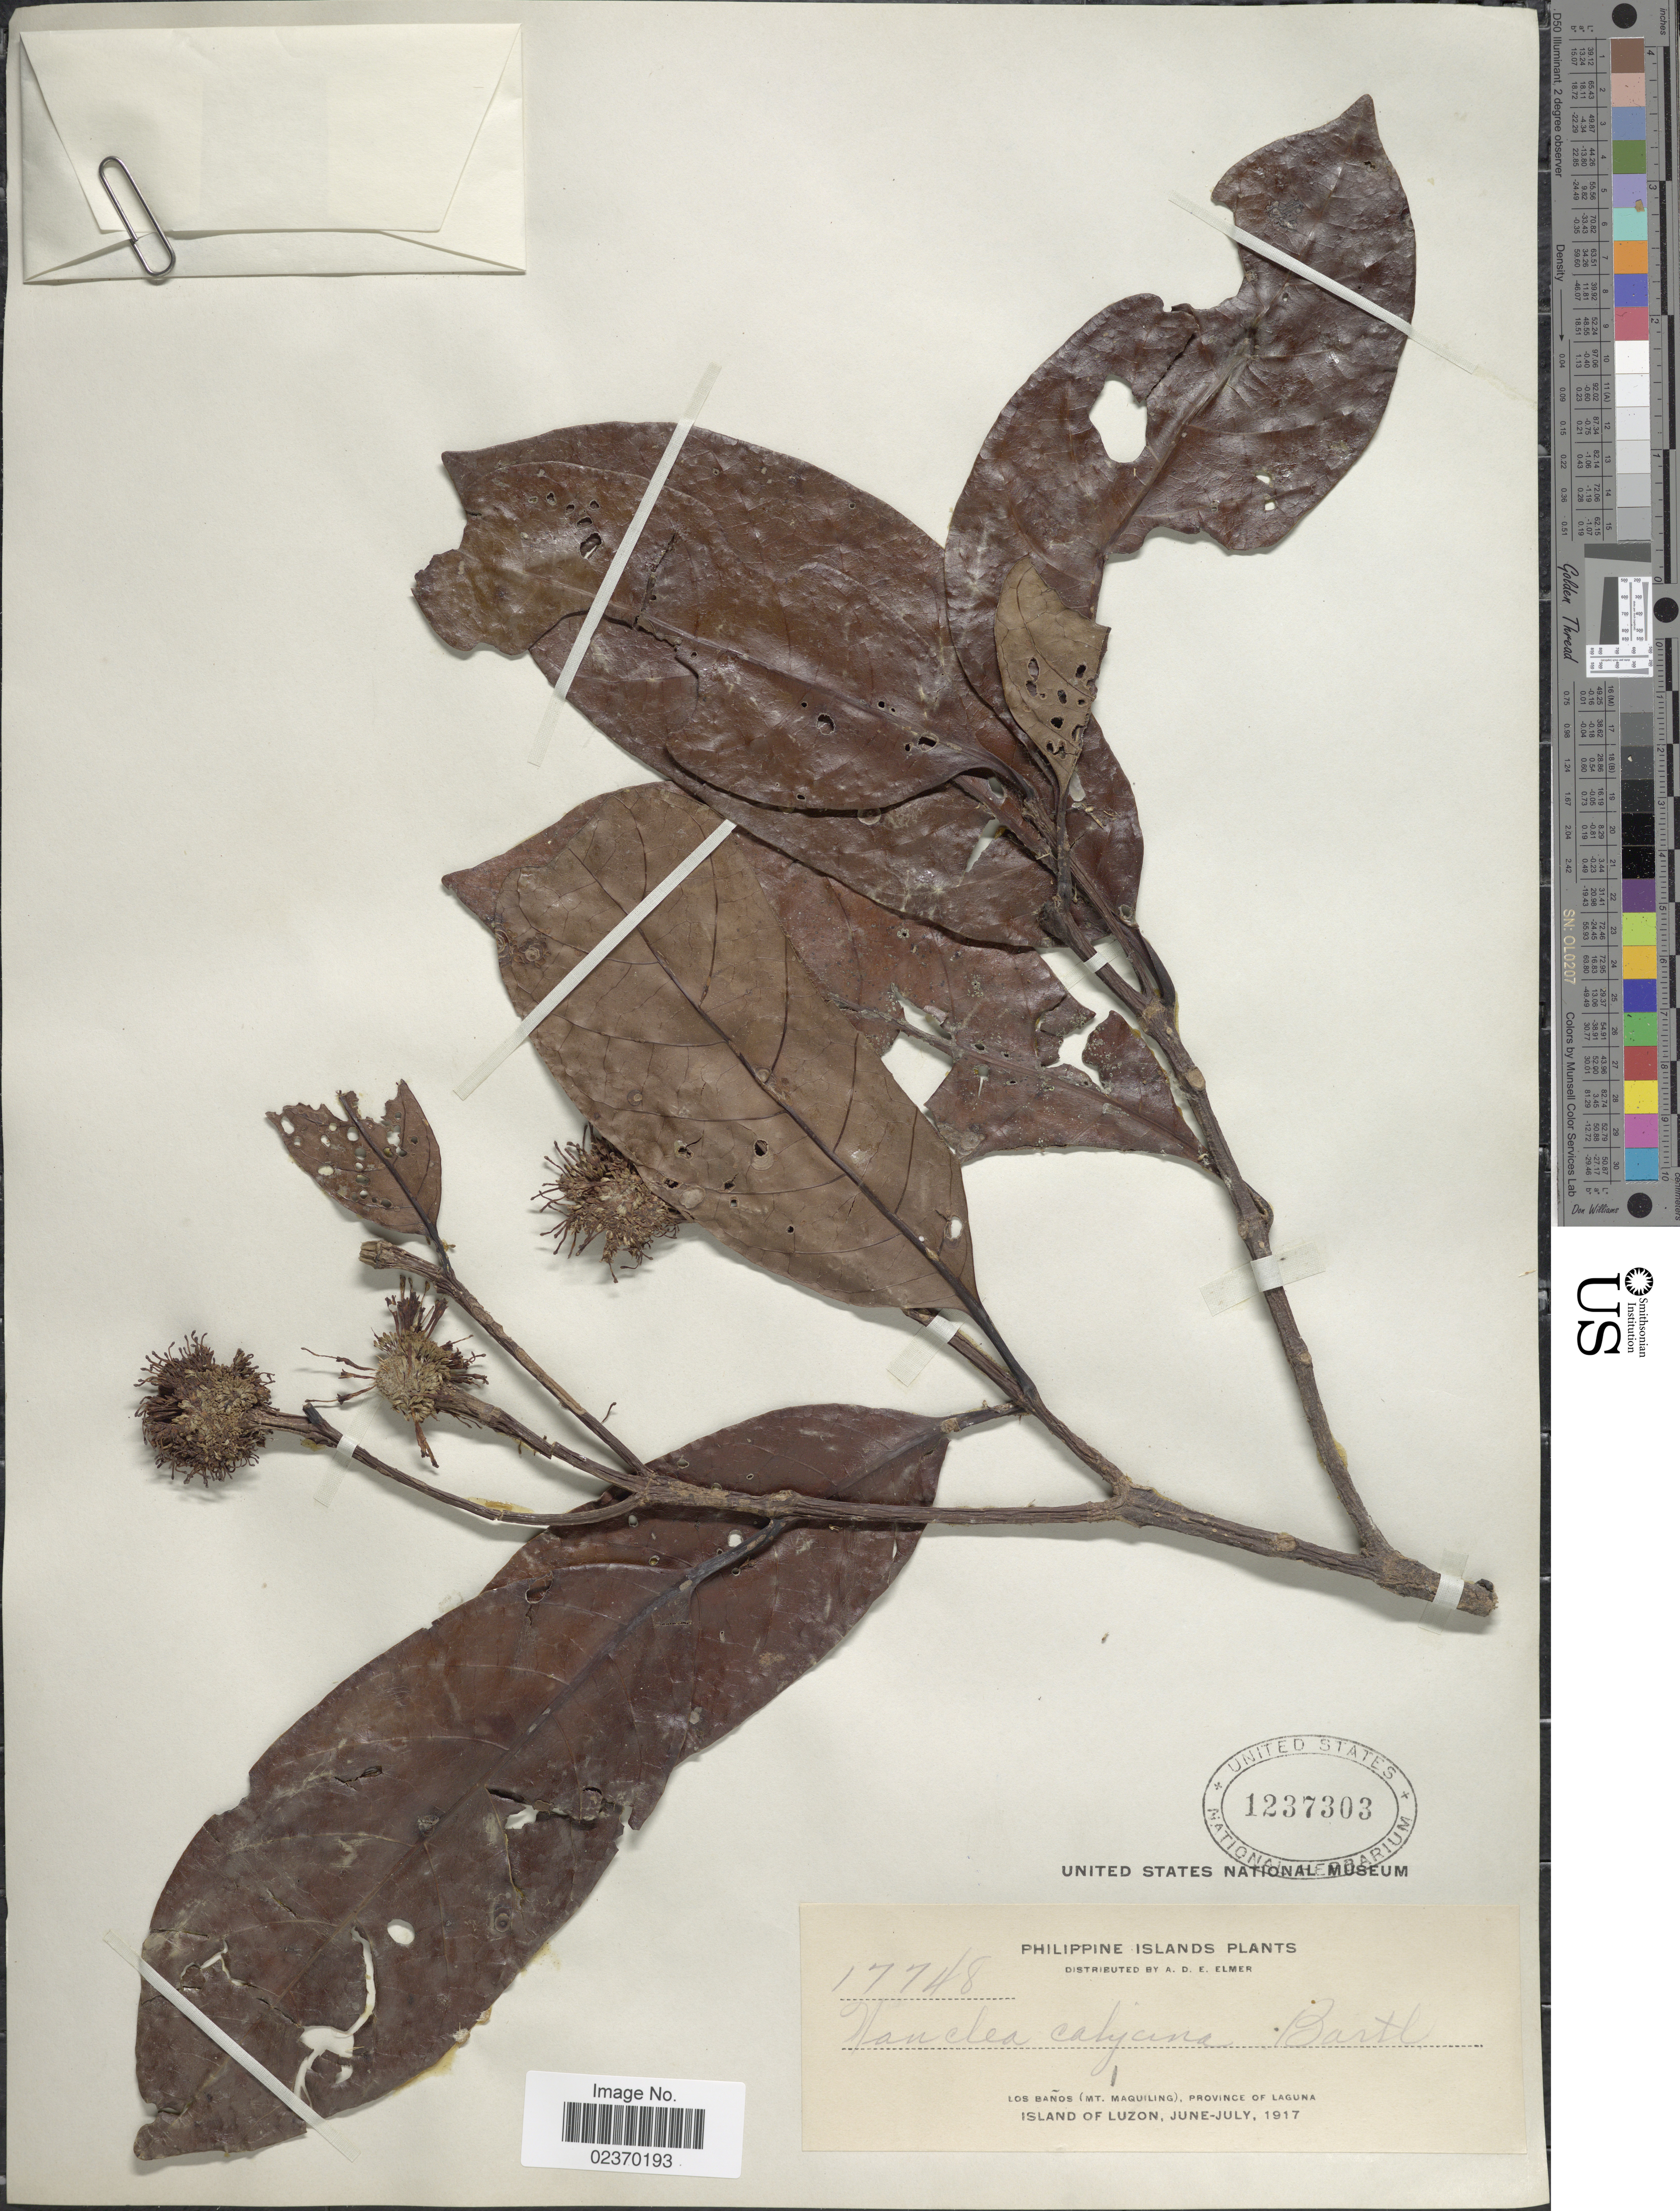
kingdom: Plantae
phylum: Tracheophyta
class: Magnoliopsida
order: Gentianales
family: Rubiaceae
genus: Neonauclea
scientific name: Neonauclea calycina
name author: (Bartl. ex DC.) Merr.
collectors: A. D. E. Elmer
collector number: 17748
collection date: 1917-06/1917-07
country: Philippines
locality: Philippine Islands, Los Baños (Mt Maquiling), Province of Laguna, Island of Luzon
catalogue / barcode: US 1237303